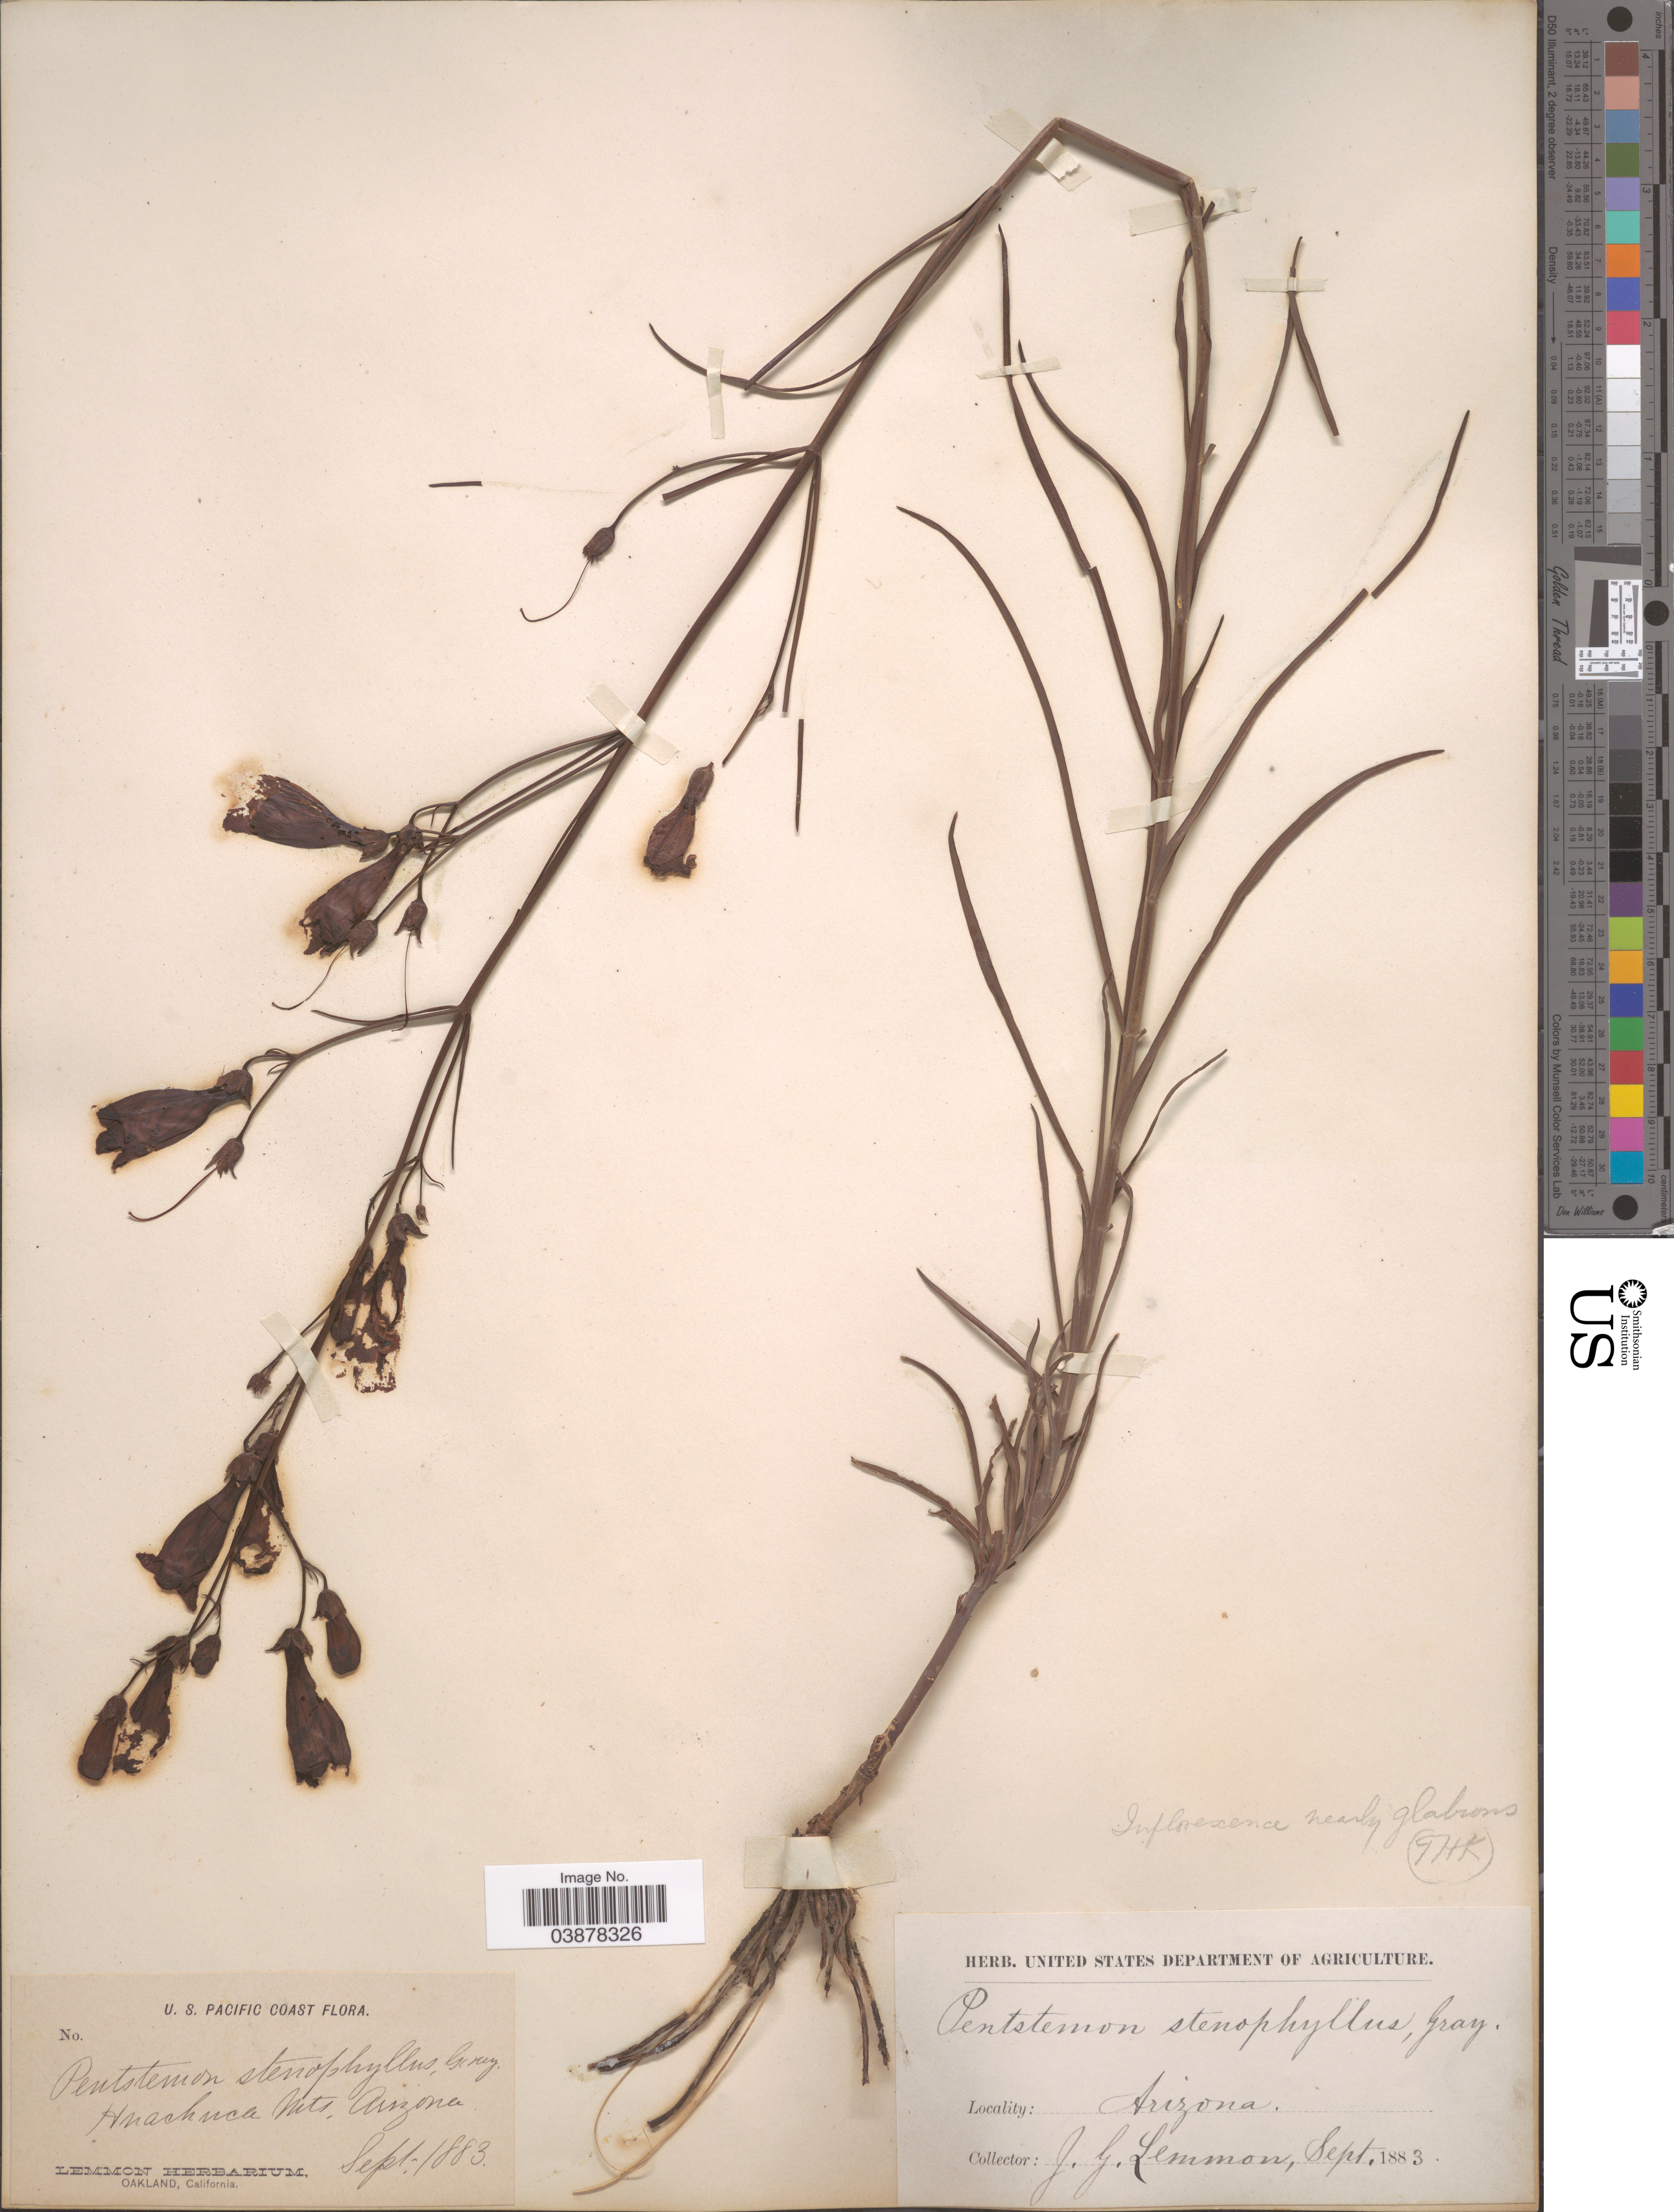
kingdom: Plantae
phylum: Tracheophyta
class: Magnoliopsida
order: Lamiales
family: Plantaginaceae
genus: Penstemon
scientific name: Penstemon stenophyllus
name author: A. Gray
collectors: J. Lemmon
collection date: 1883-09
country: United States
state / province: Arizona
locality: U. S. Pacific Coast. Huachuca Mts.